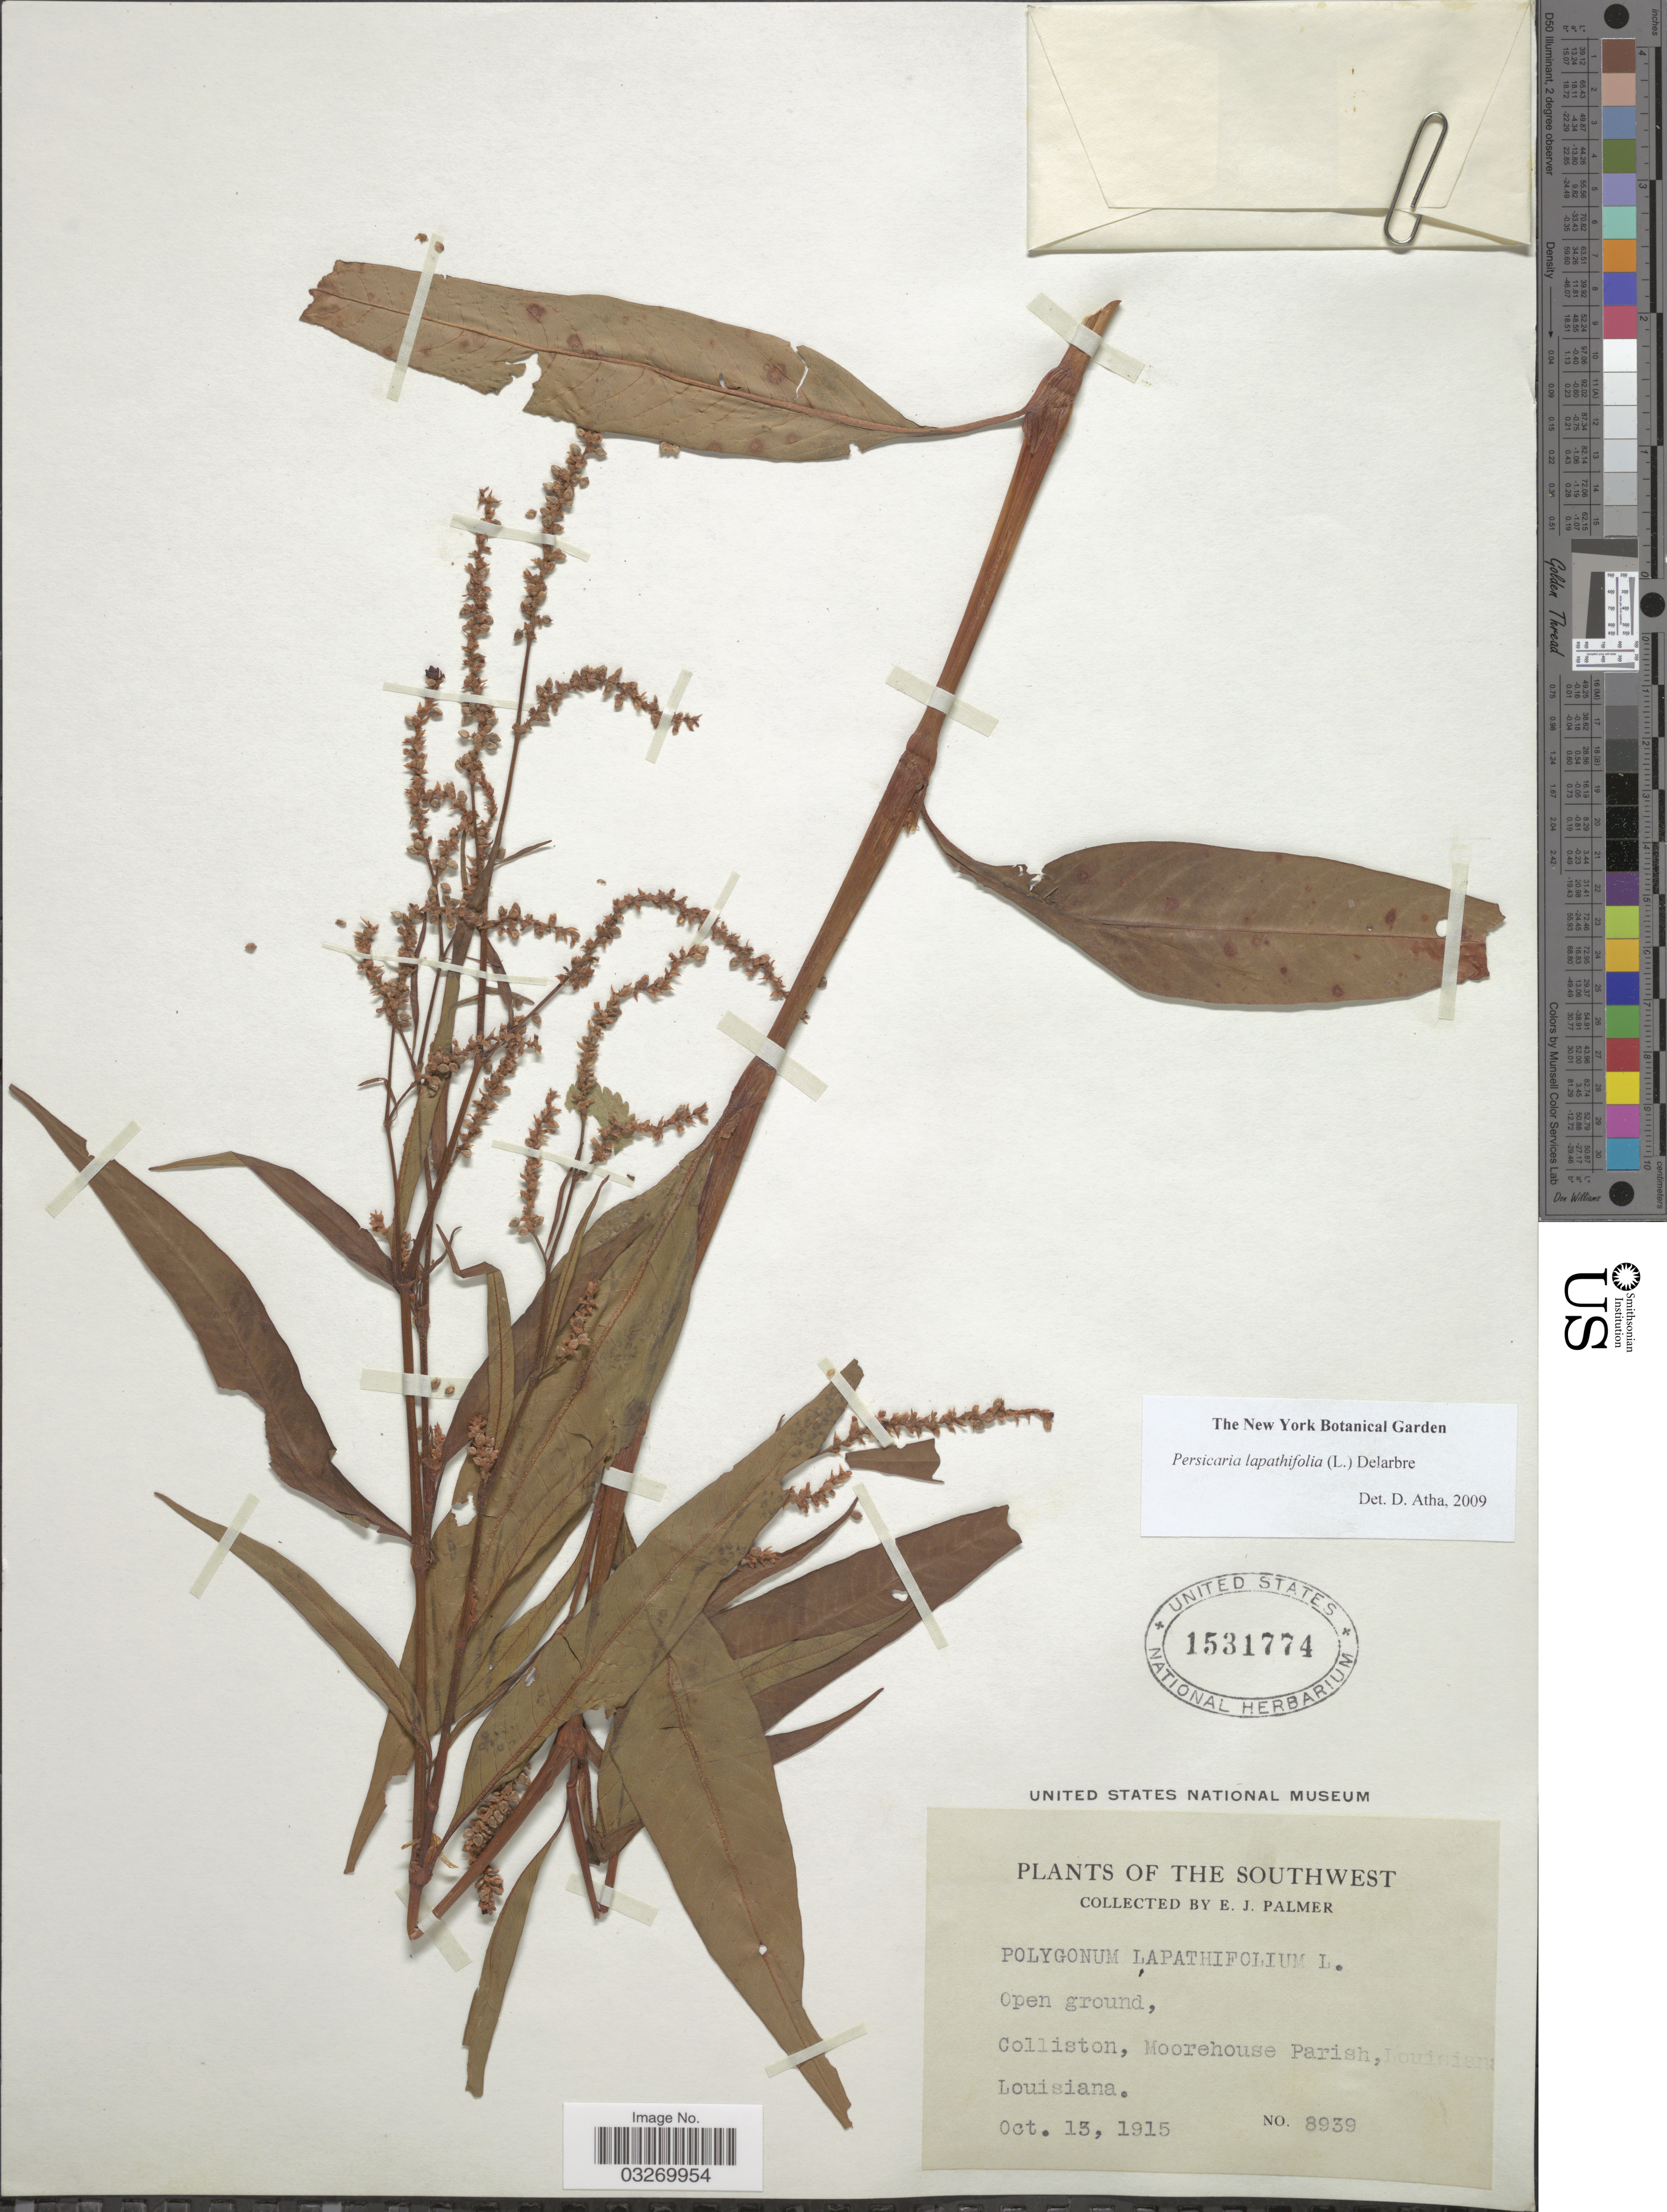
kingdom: Plantae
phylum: Tracheophyta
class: Magnoliopsida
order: Caryophyllales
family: Polygonaceae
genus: Polygonum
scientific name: Polygonum lapathifolium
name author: L.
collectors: E. J. Palmer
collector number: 8939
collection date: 1915-10-13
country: United States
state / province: Louisiana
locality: The Southwest. Colliston, Moorehouse Parish.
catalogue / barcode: US 1531774